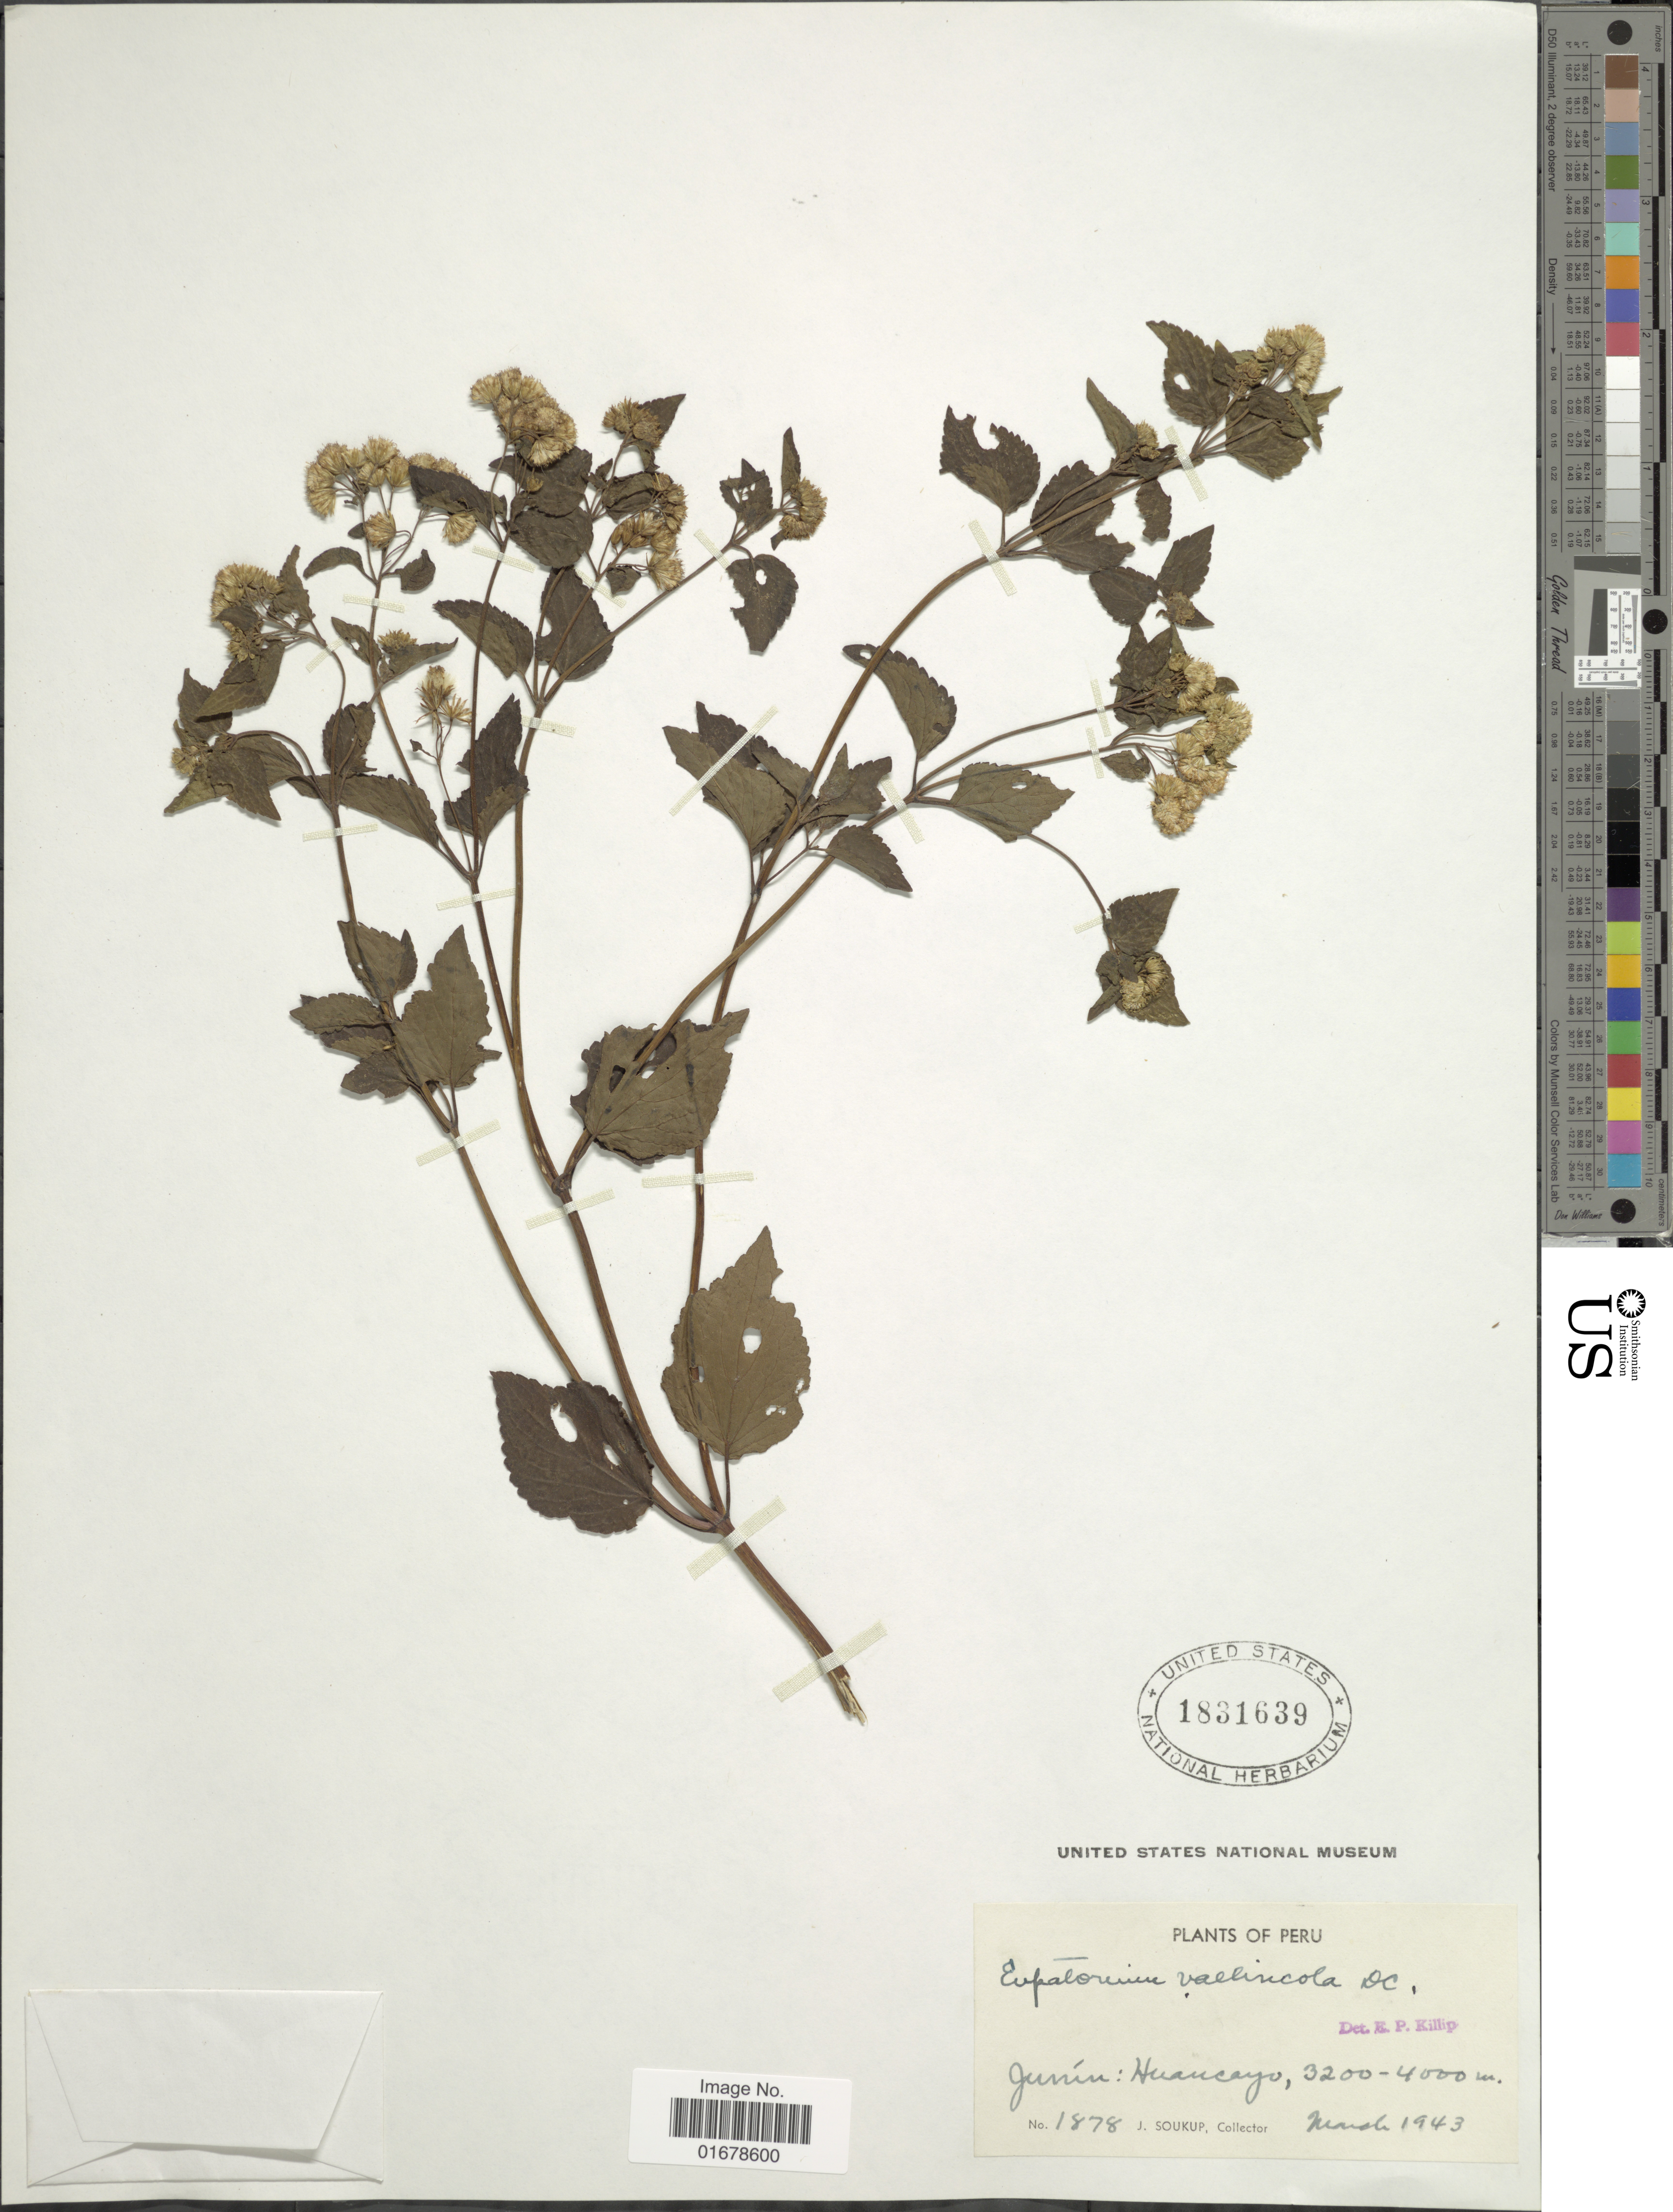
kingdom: Plantae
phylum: Tracheophyta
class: Magnoliopsida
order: Asterales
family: Asteraceae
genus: Ageratina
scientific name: Ageratina vallincola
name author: (DC.) R.M. King & H. Rob.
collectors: J. Soukup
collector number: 1878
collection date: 1943-03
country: Peru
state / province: Junín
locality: Junin: Huancayo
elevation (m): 3200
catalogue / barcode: US 1831639